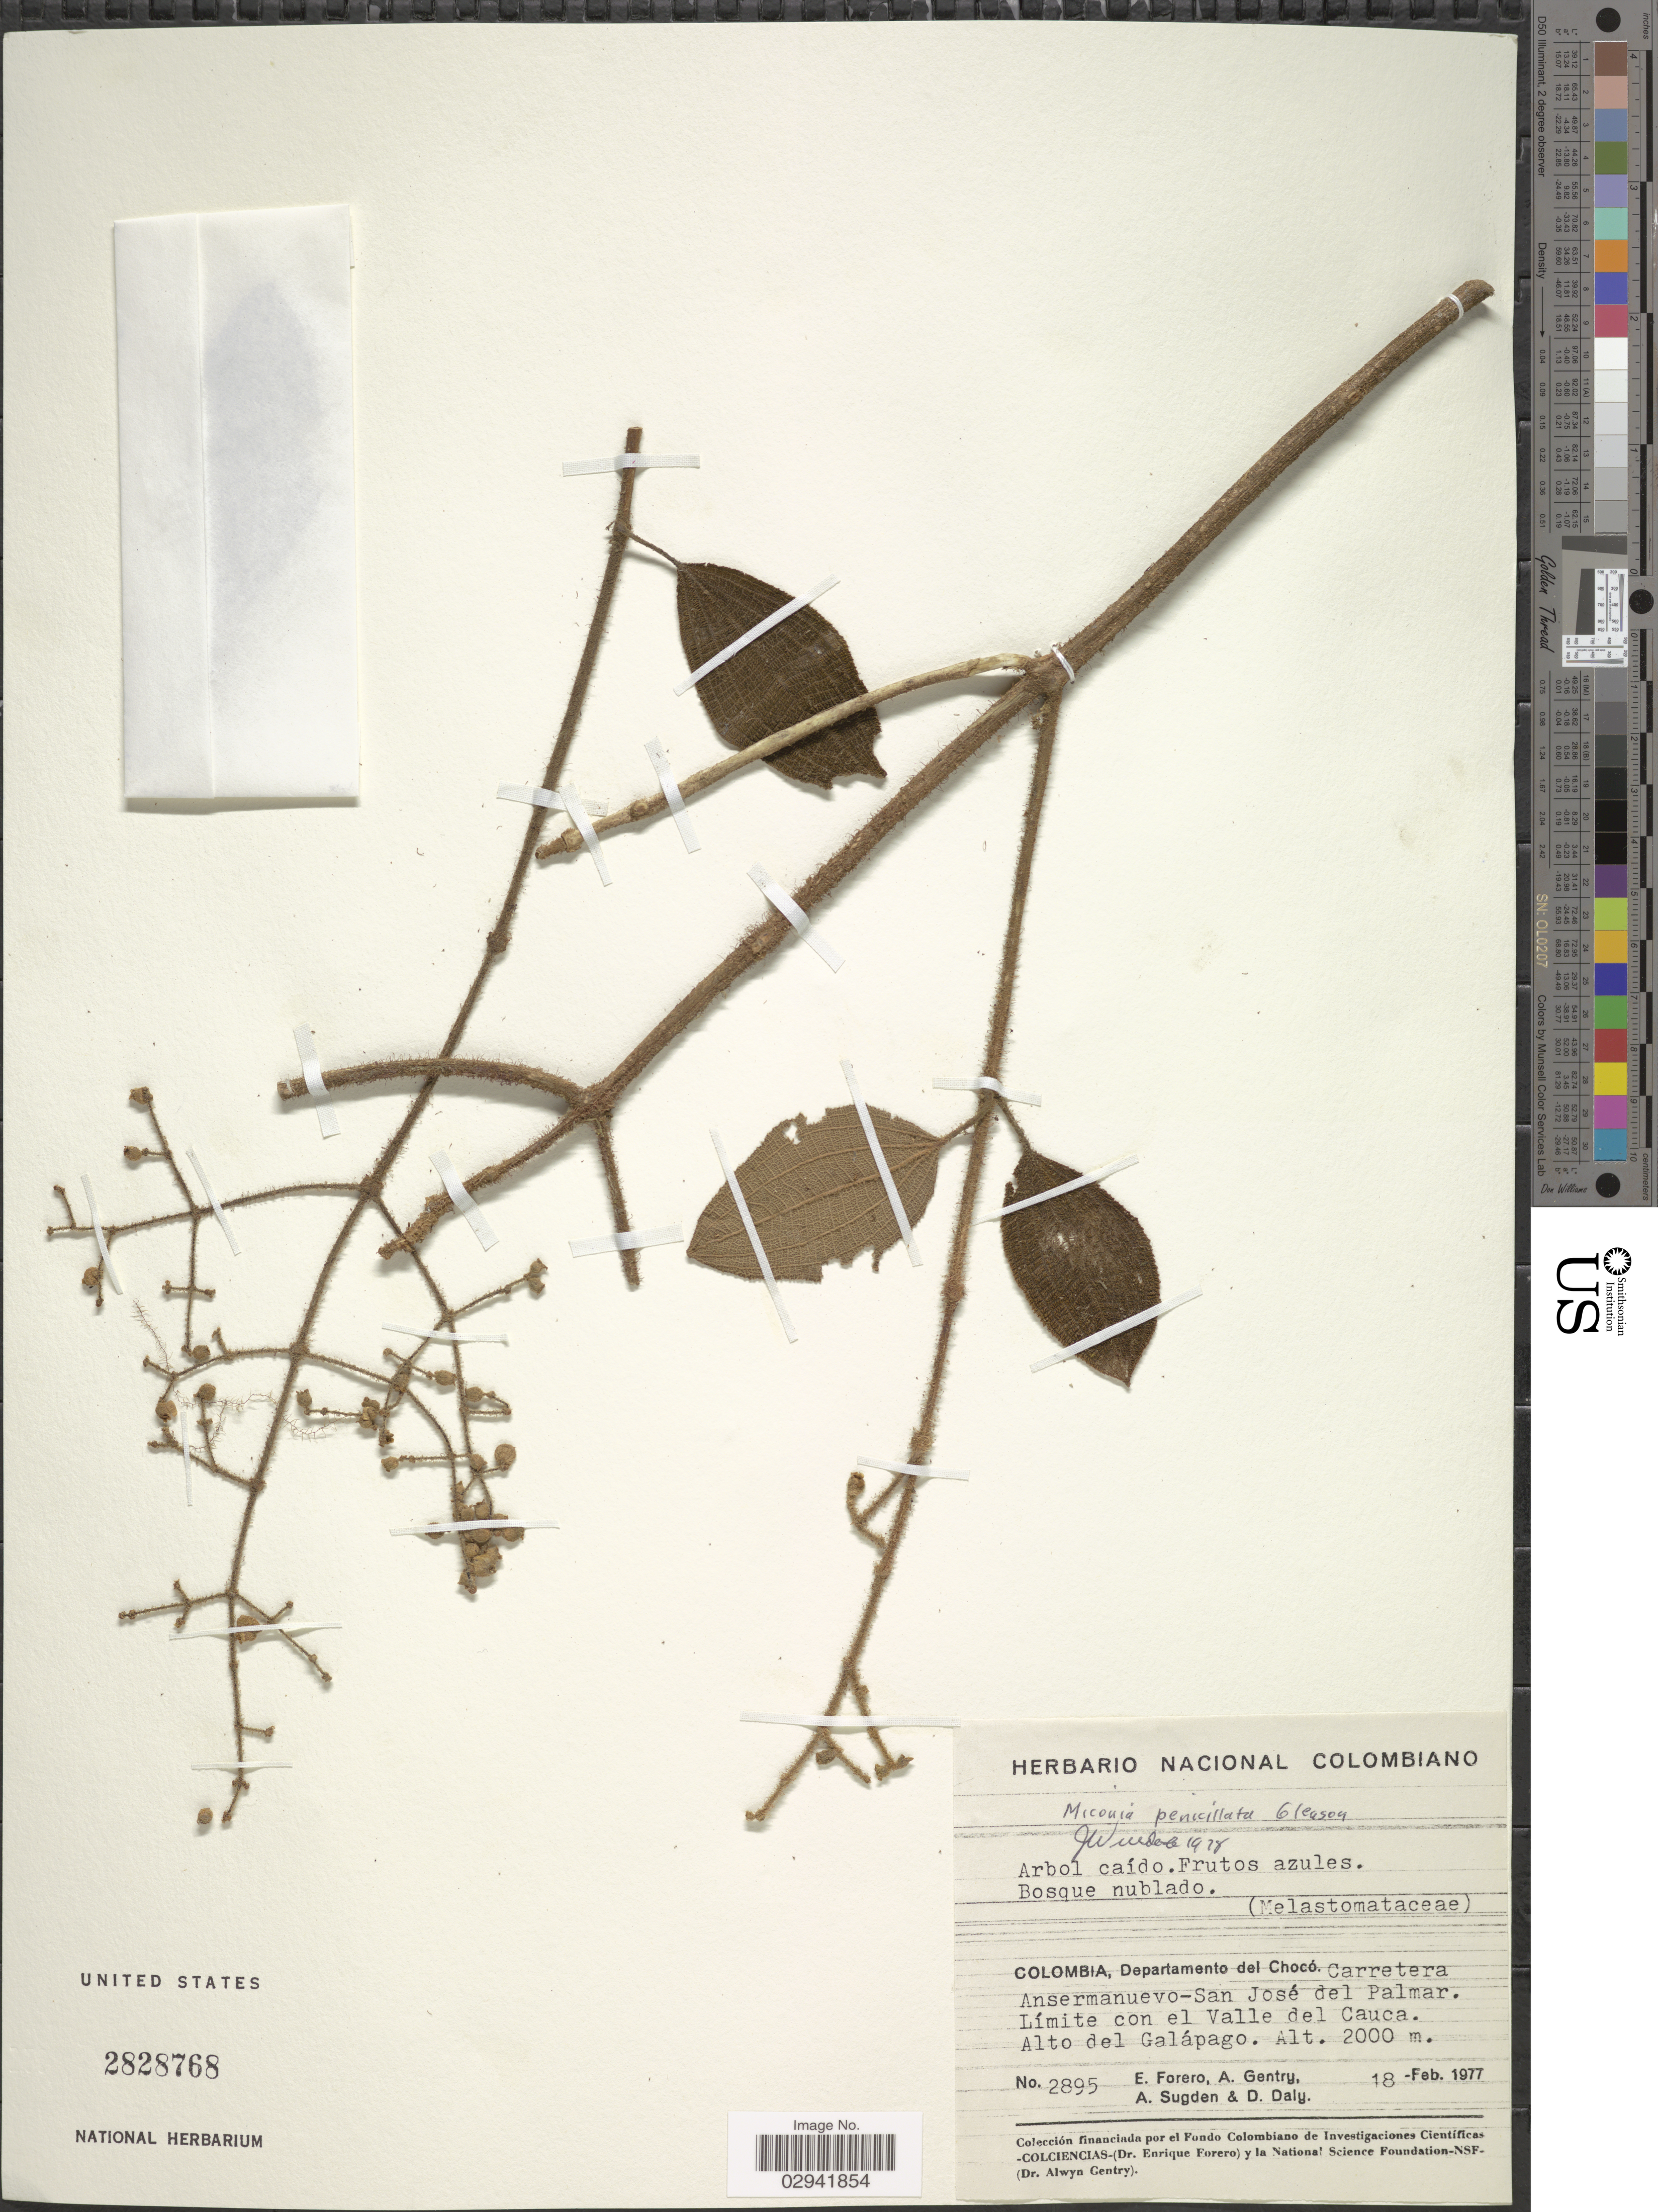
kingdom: Plantae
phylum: Tracheophyta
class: Magnoliopsida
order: Myrtales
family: Melastomataceae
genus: Miconia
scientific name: Miconia penicillata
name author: Gleason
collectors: E. Forero, A. H. Gentry, A. Sugden & D. C. Daly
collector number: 2895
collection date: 1977-02-18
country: Colombia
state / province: Chocó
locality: Departamento del Chocó. Carretera Ansermanuevo-San José del Palmar. Límite con el Valle del Cauca. Alto del Galápago.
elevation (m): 2000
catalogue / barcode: US 2828768